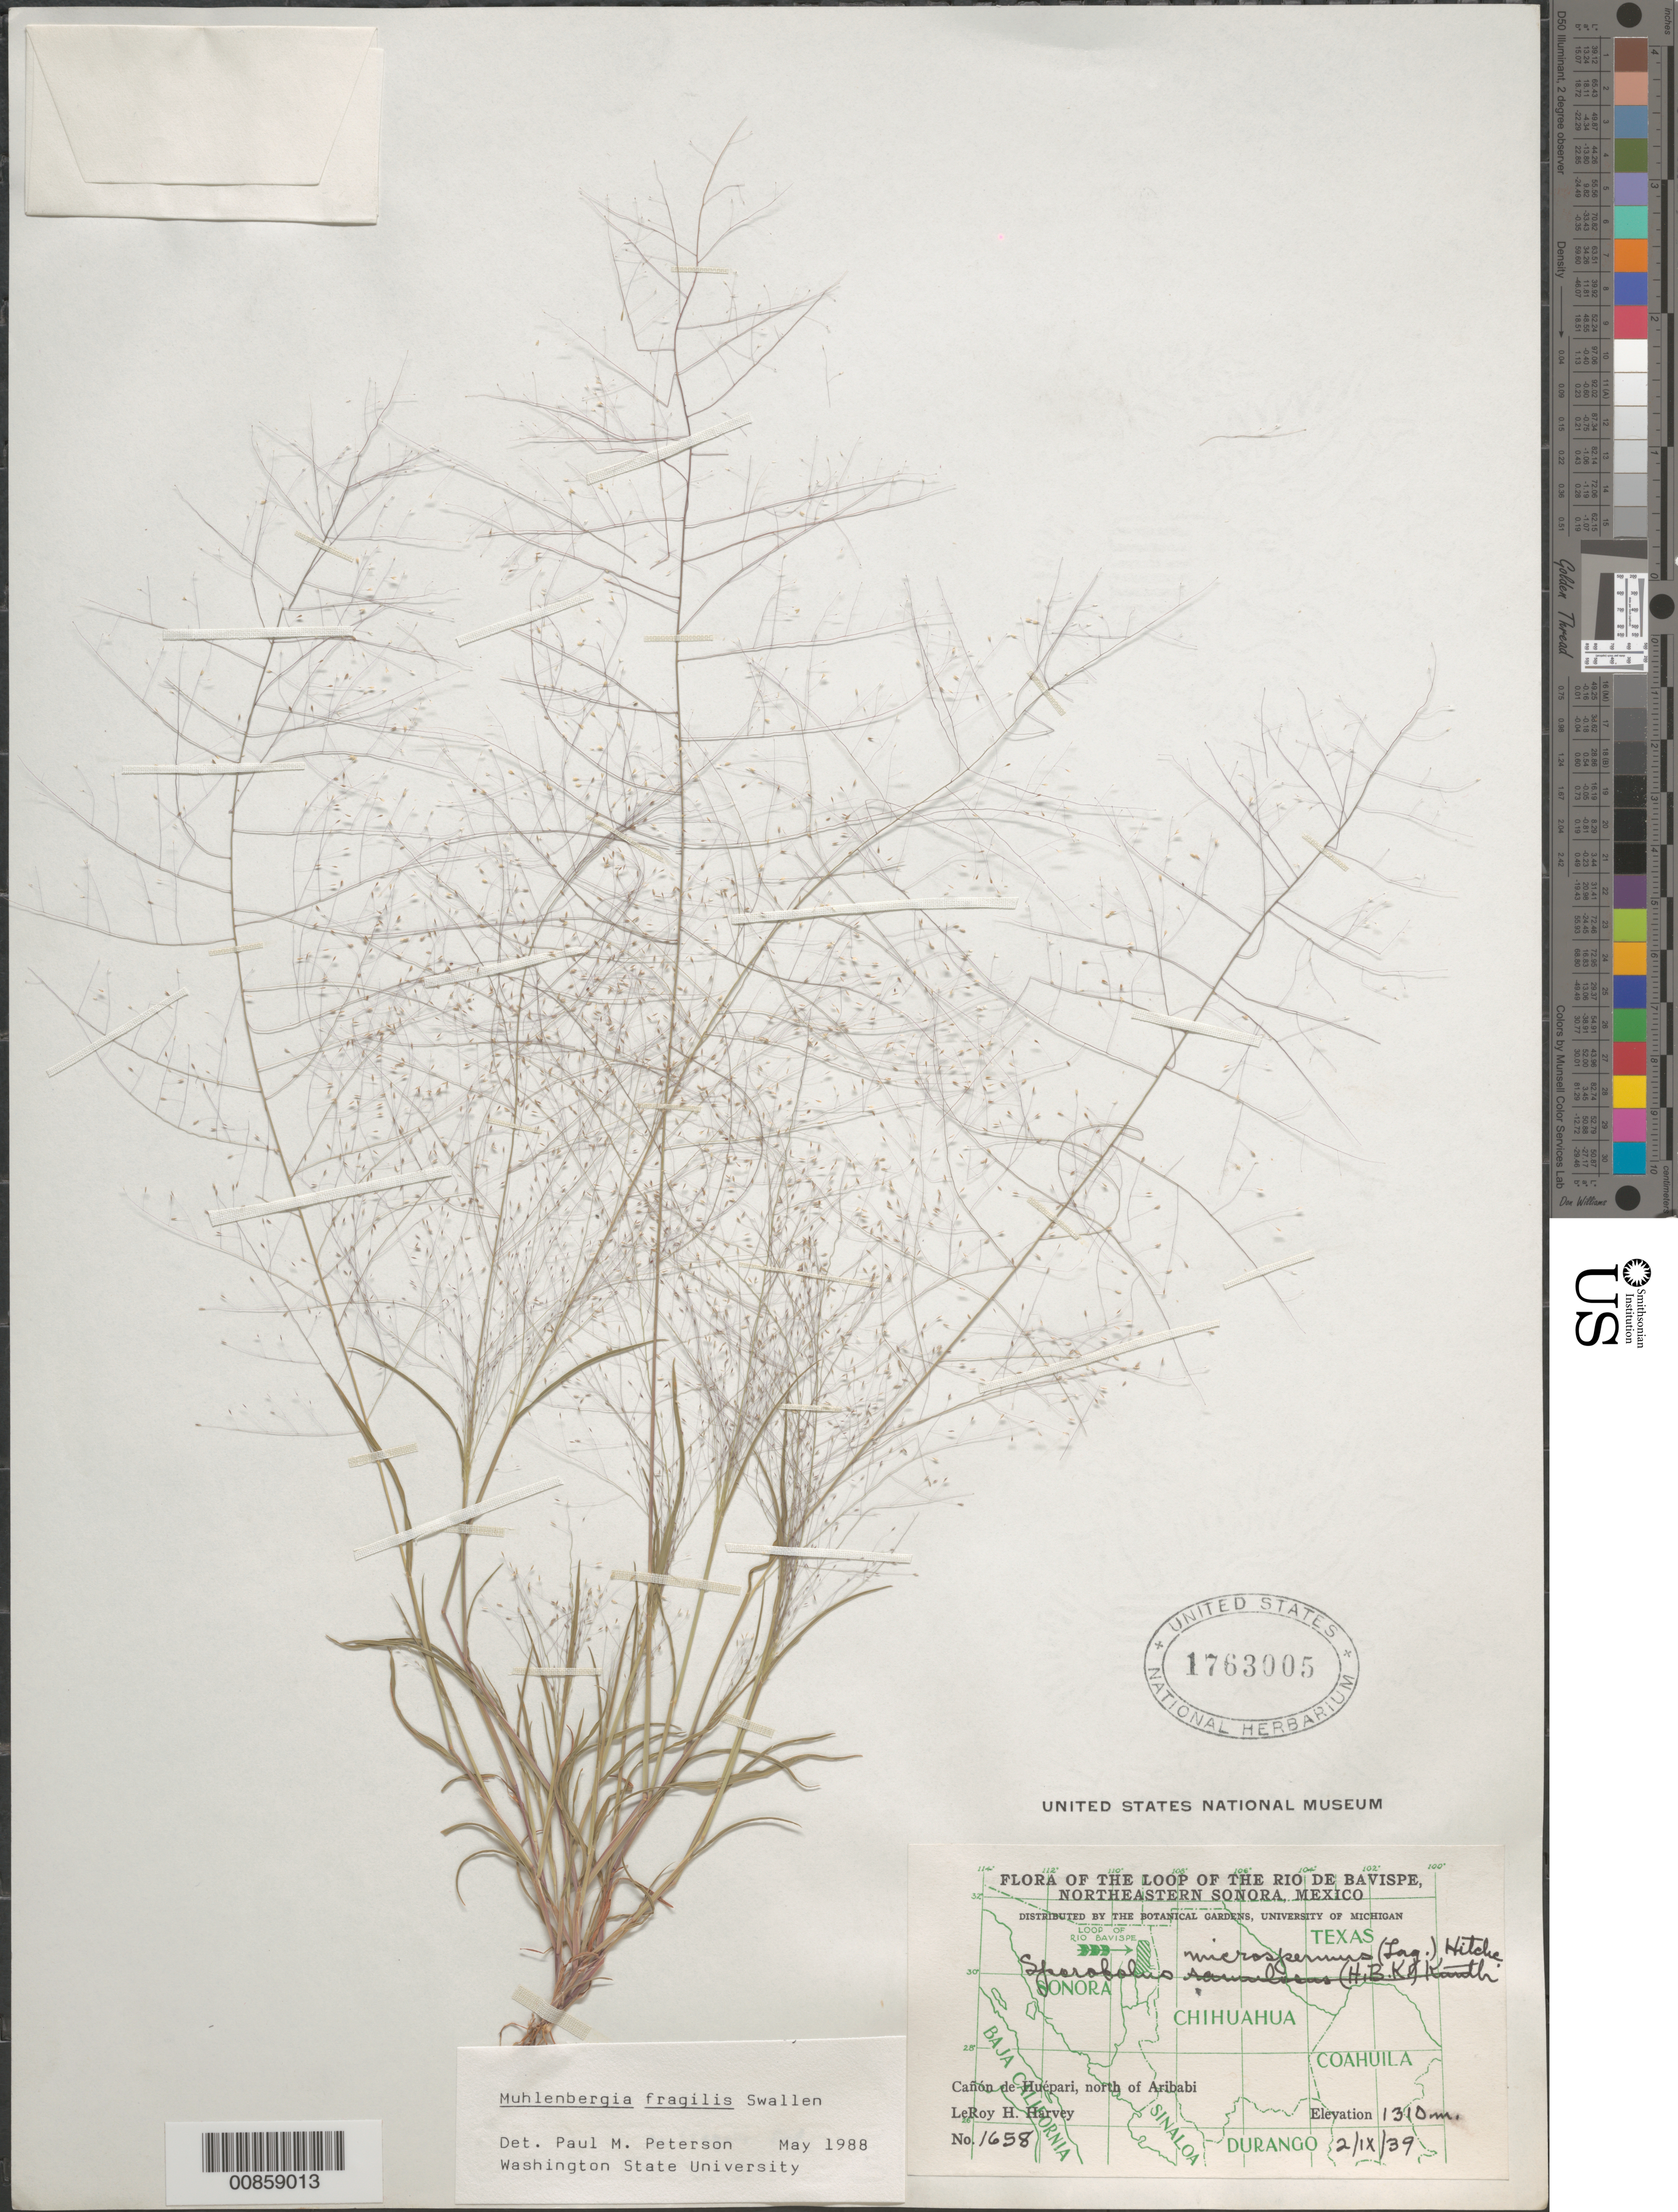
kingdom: Plantae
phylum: Tracheophyta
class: Liliopsida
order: Poales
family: Poaceae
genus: Muhlenbergia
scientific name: Muhlenbergia fragilis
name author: Swallen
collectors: L. H. Harvey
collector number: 1658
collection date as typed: Transcribed d/m/y: 2/9/39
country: Mexico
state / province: Sonora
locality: The Loop of the Rio de Bavispe, Northeastern Sonora. Cañón de Huépari, north of Aribabi.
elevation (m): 1310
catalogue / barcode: US 1763005